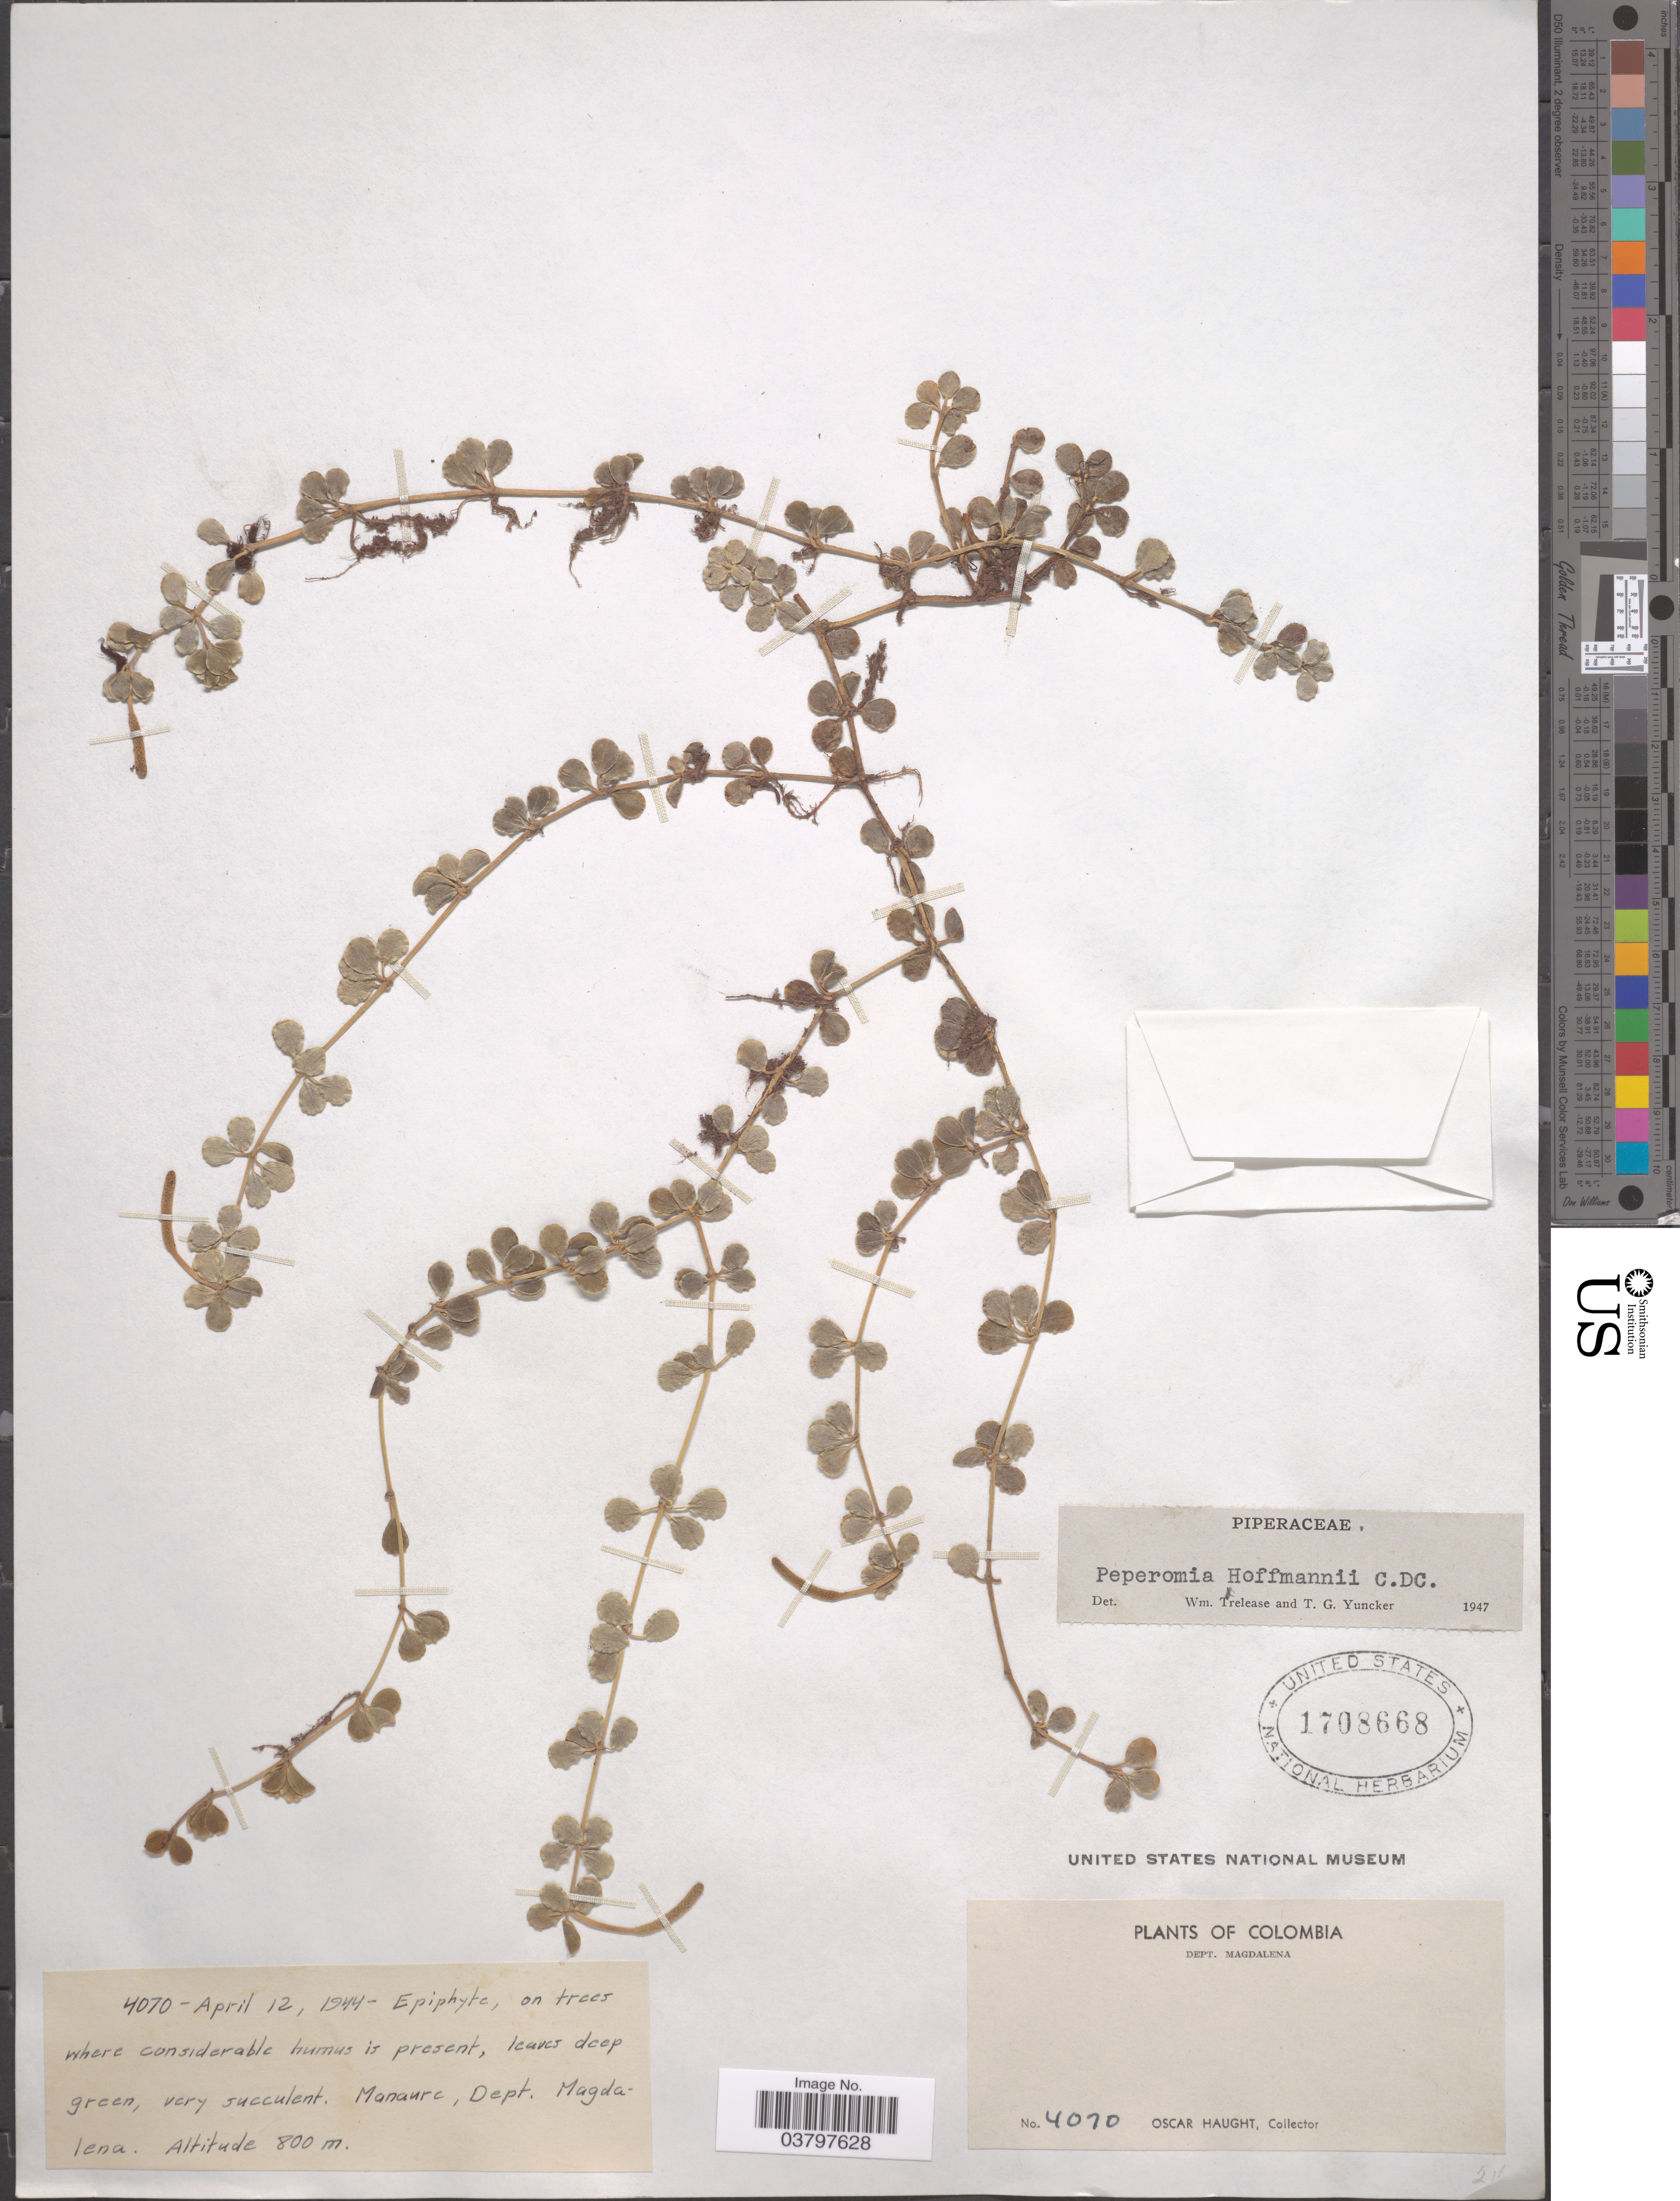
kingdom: Plantae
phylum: Tracheophyta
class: Magnoliopsida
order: Piperales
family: Piperaceae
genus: Peperomia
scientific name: Peperomia berlandieri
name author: Miq.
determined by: Jiménez, José Estaban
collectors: O. L. Haught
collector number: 4070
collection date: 1944-04-12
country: Colombia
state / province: Magdalena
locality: Dept. Magdalena. Manaure, Dept. Magdalena.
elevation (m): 800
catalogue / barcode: US 1708668